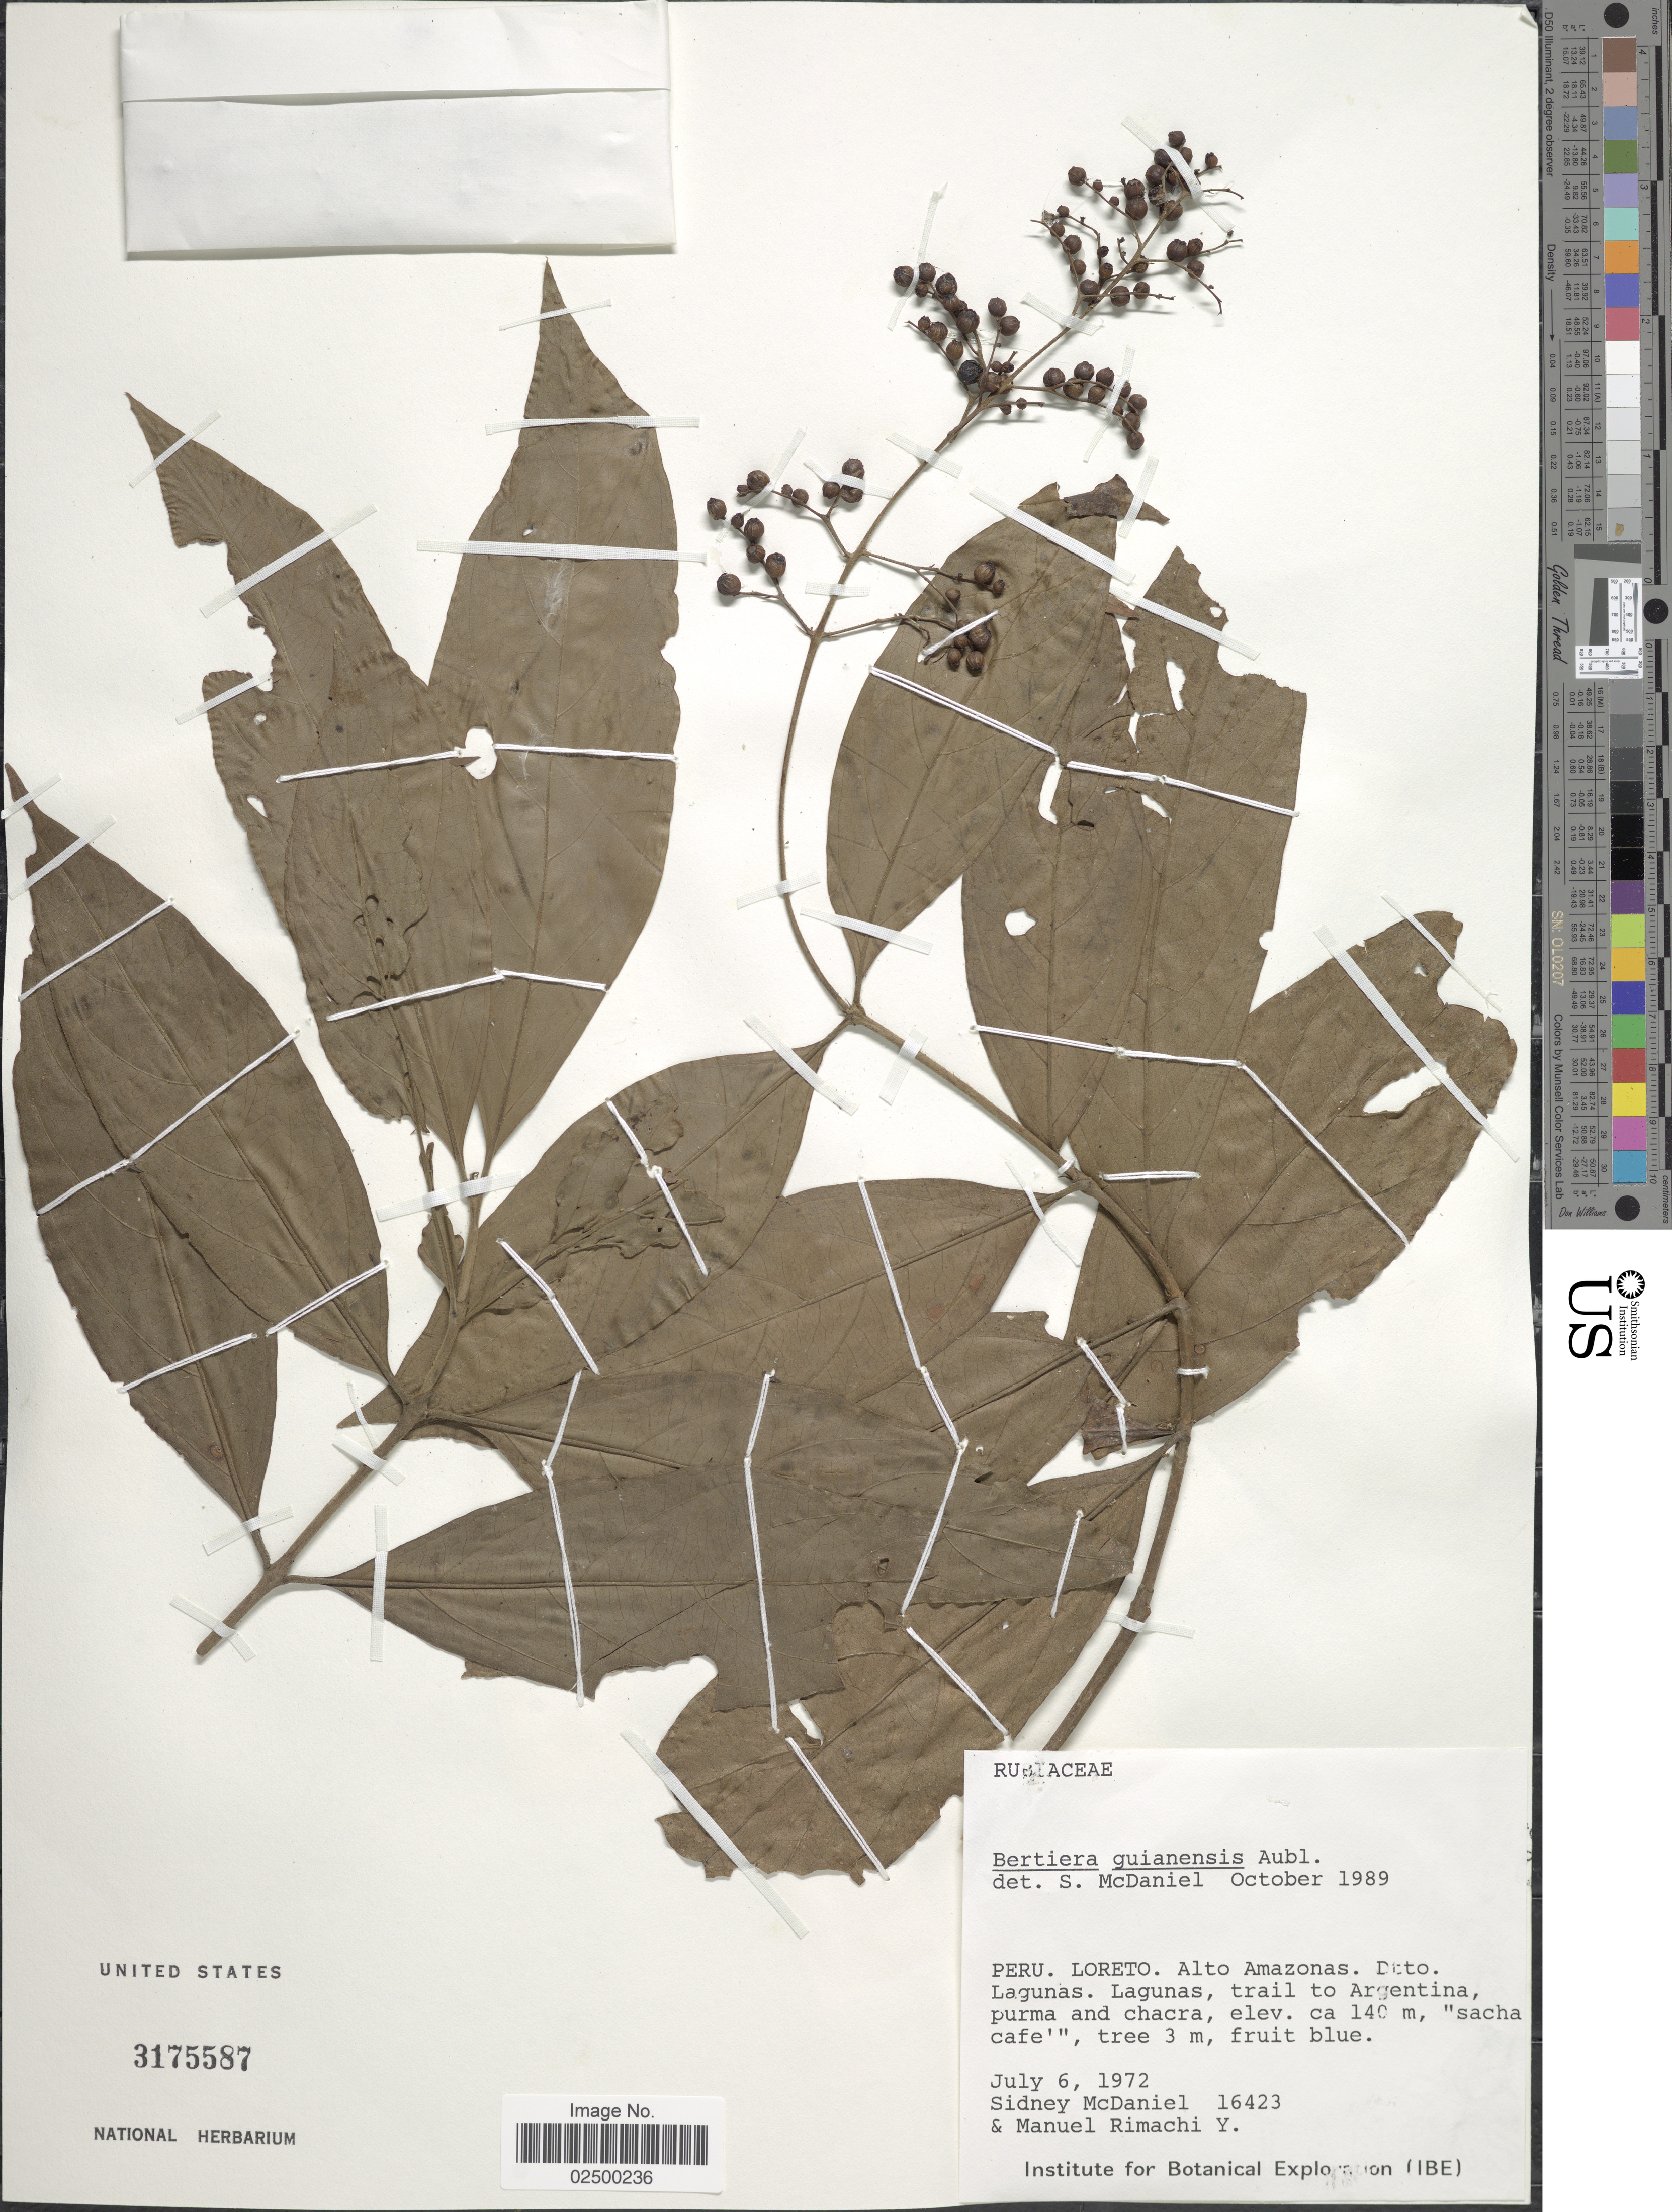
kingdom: Plantae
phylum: Tracheophyta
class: Magnoliopsida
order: Gentianales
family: Rubiaceae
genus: Bertiera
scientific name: Bertiera guianensis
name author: Aubl.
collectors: S. McDaniel & M. Rimachi Y.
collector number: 16423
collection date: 1972-07-06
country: Peru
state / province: Loreto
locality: Alto Amazonas, Dtto. Lagunas, Lagunas, trail to Argentina, purma and chacra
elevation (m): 140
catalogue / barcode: US 3175587